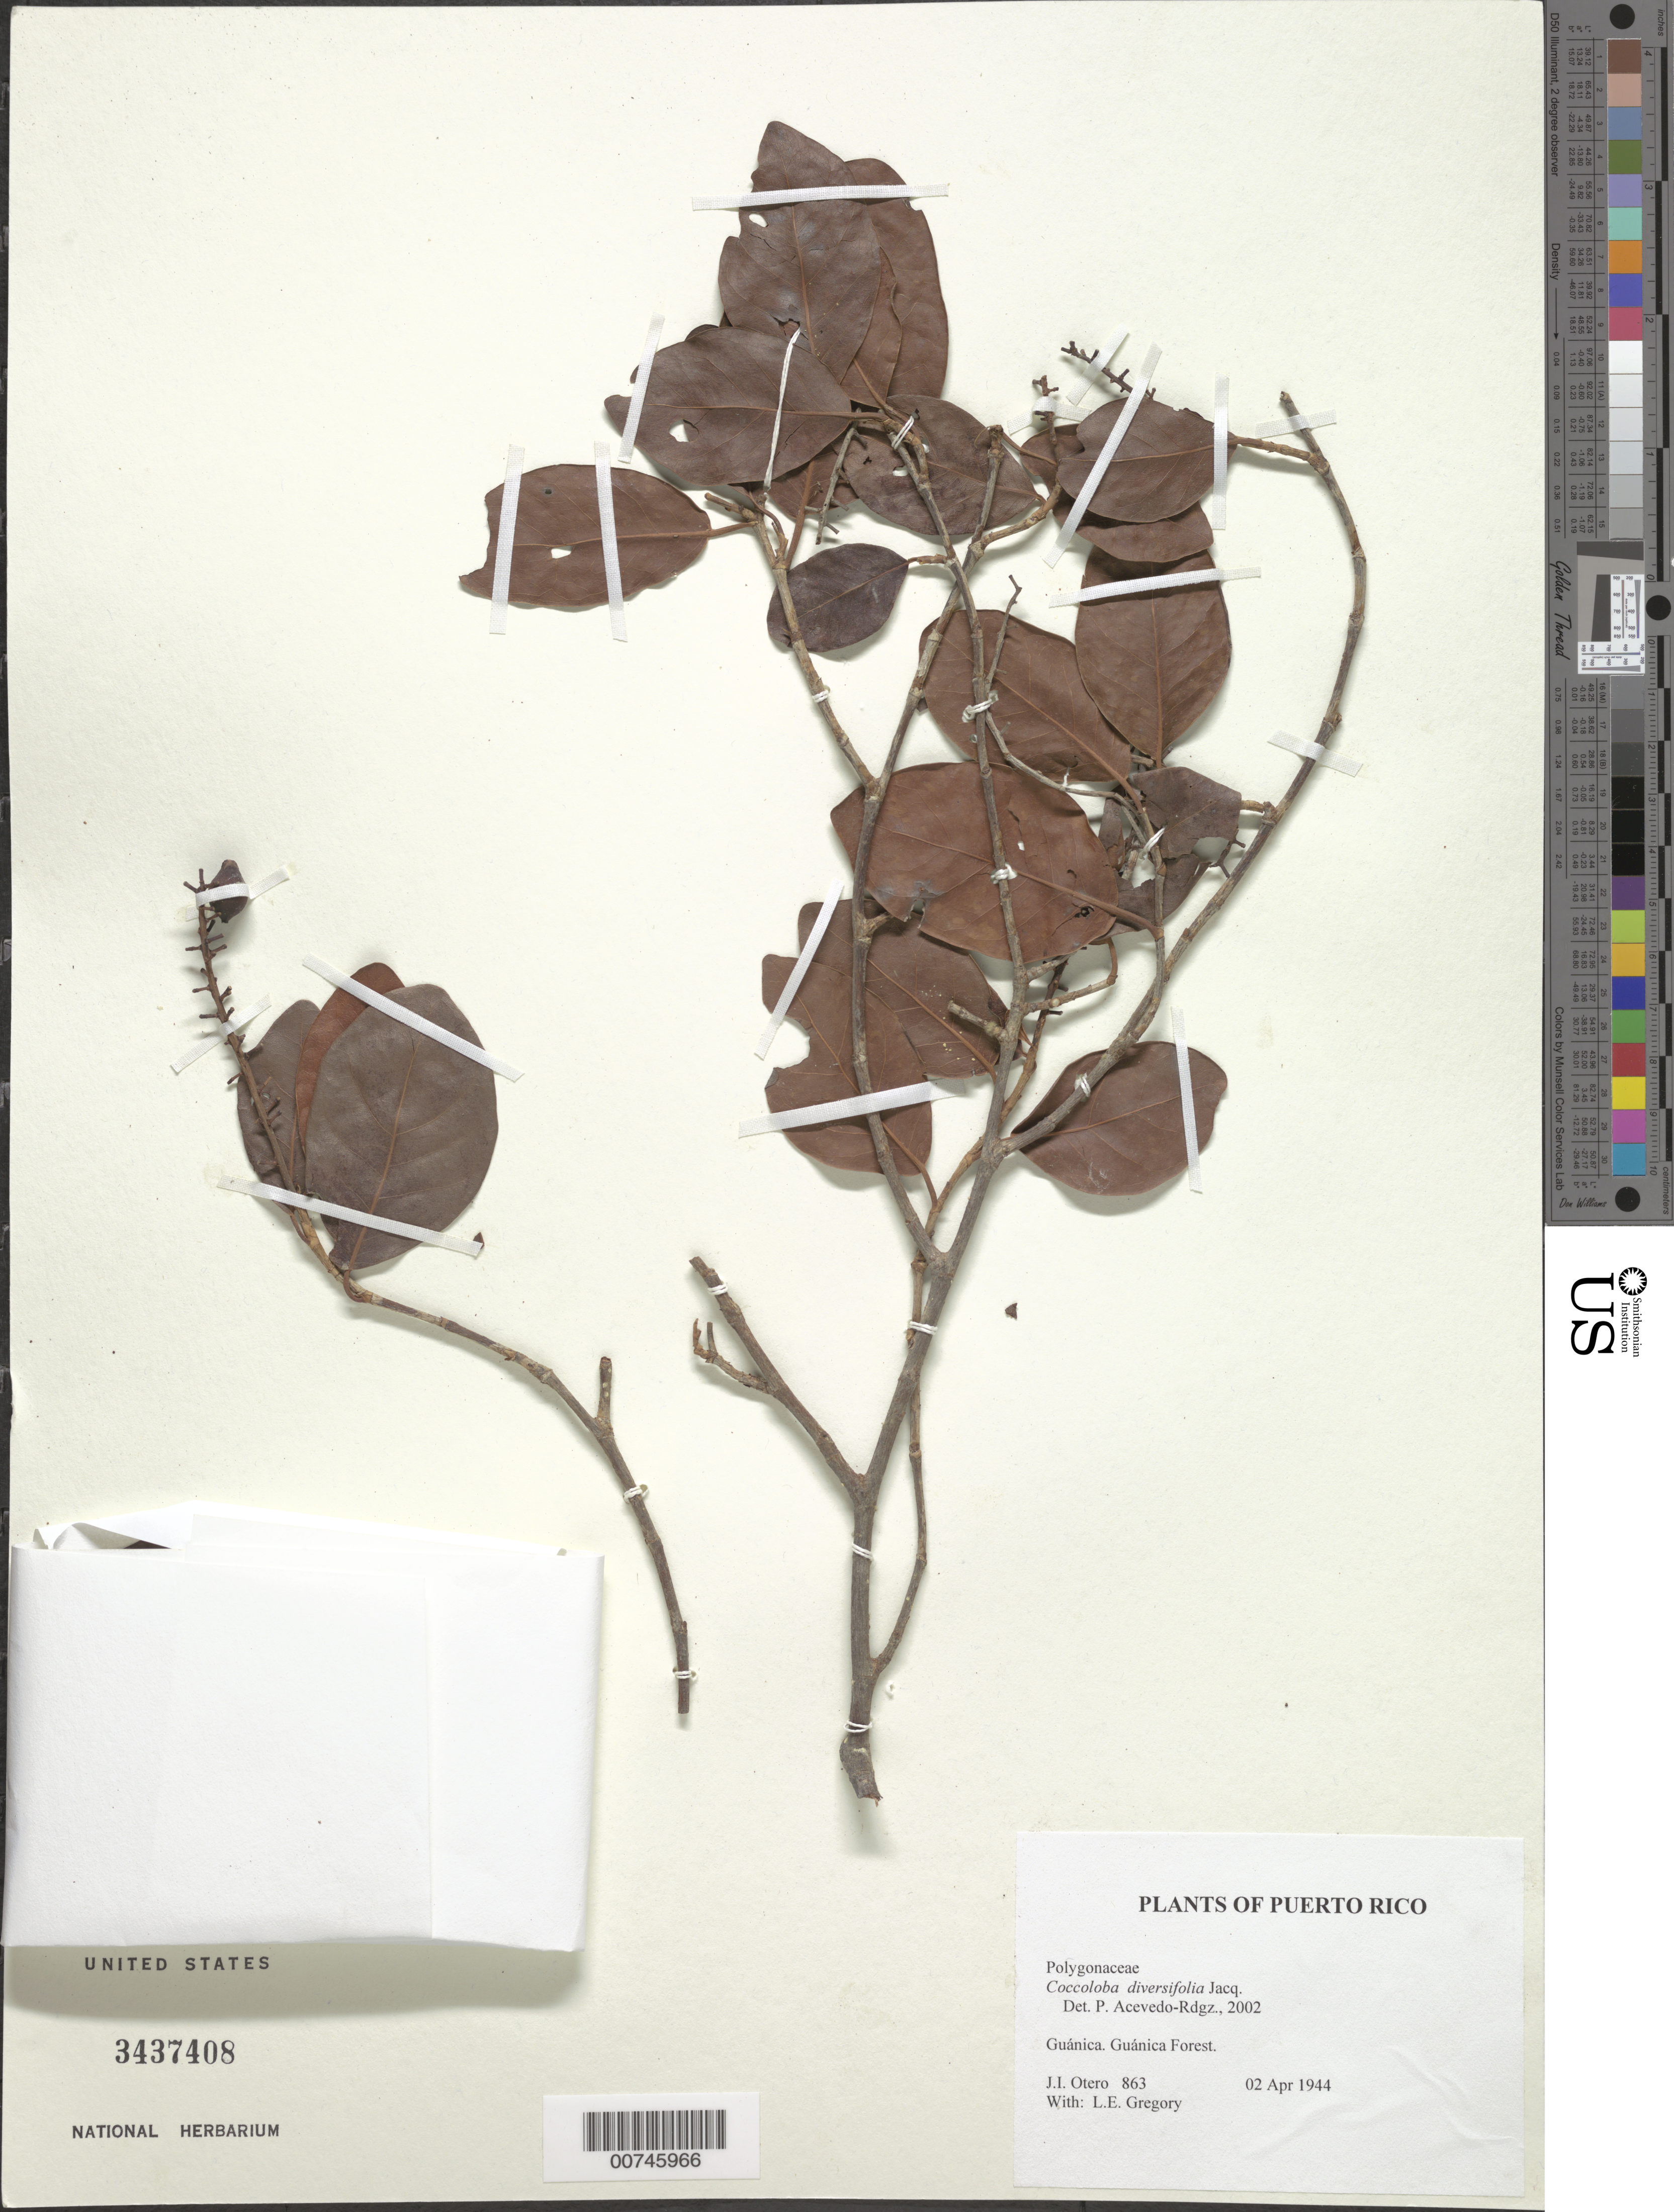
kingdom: Plantae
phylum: Tracheophyta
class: Magnoliopsida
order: Caryophyllales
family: Polygonaceae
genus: Coccoloba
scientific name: Coccoloba diversifolia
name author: Jacq.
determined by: Acevedo-Rodríguez, P., (BOT), Smithsonian Institution - National Museum of Natural History (UNITED STATES)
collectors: J. Otero & L. E. Gregory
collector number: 863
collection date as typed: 02 Apr 1944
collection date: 1944-04-02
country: Puerto Rico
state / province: Guánica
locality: Guánica. Guánica Forest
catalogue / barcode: US 3437408